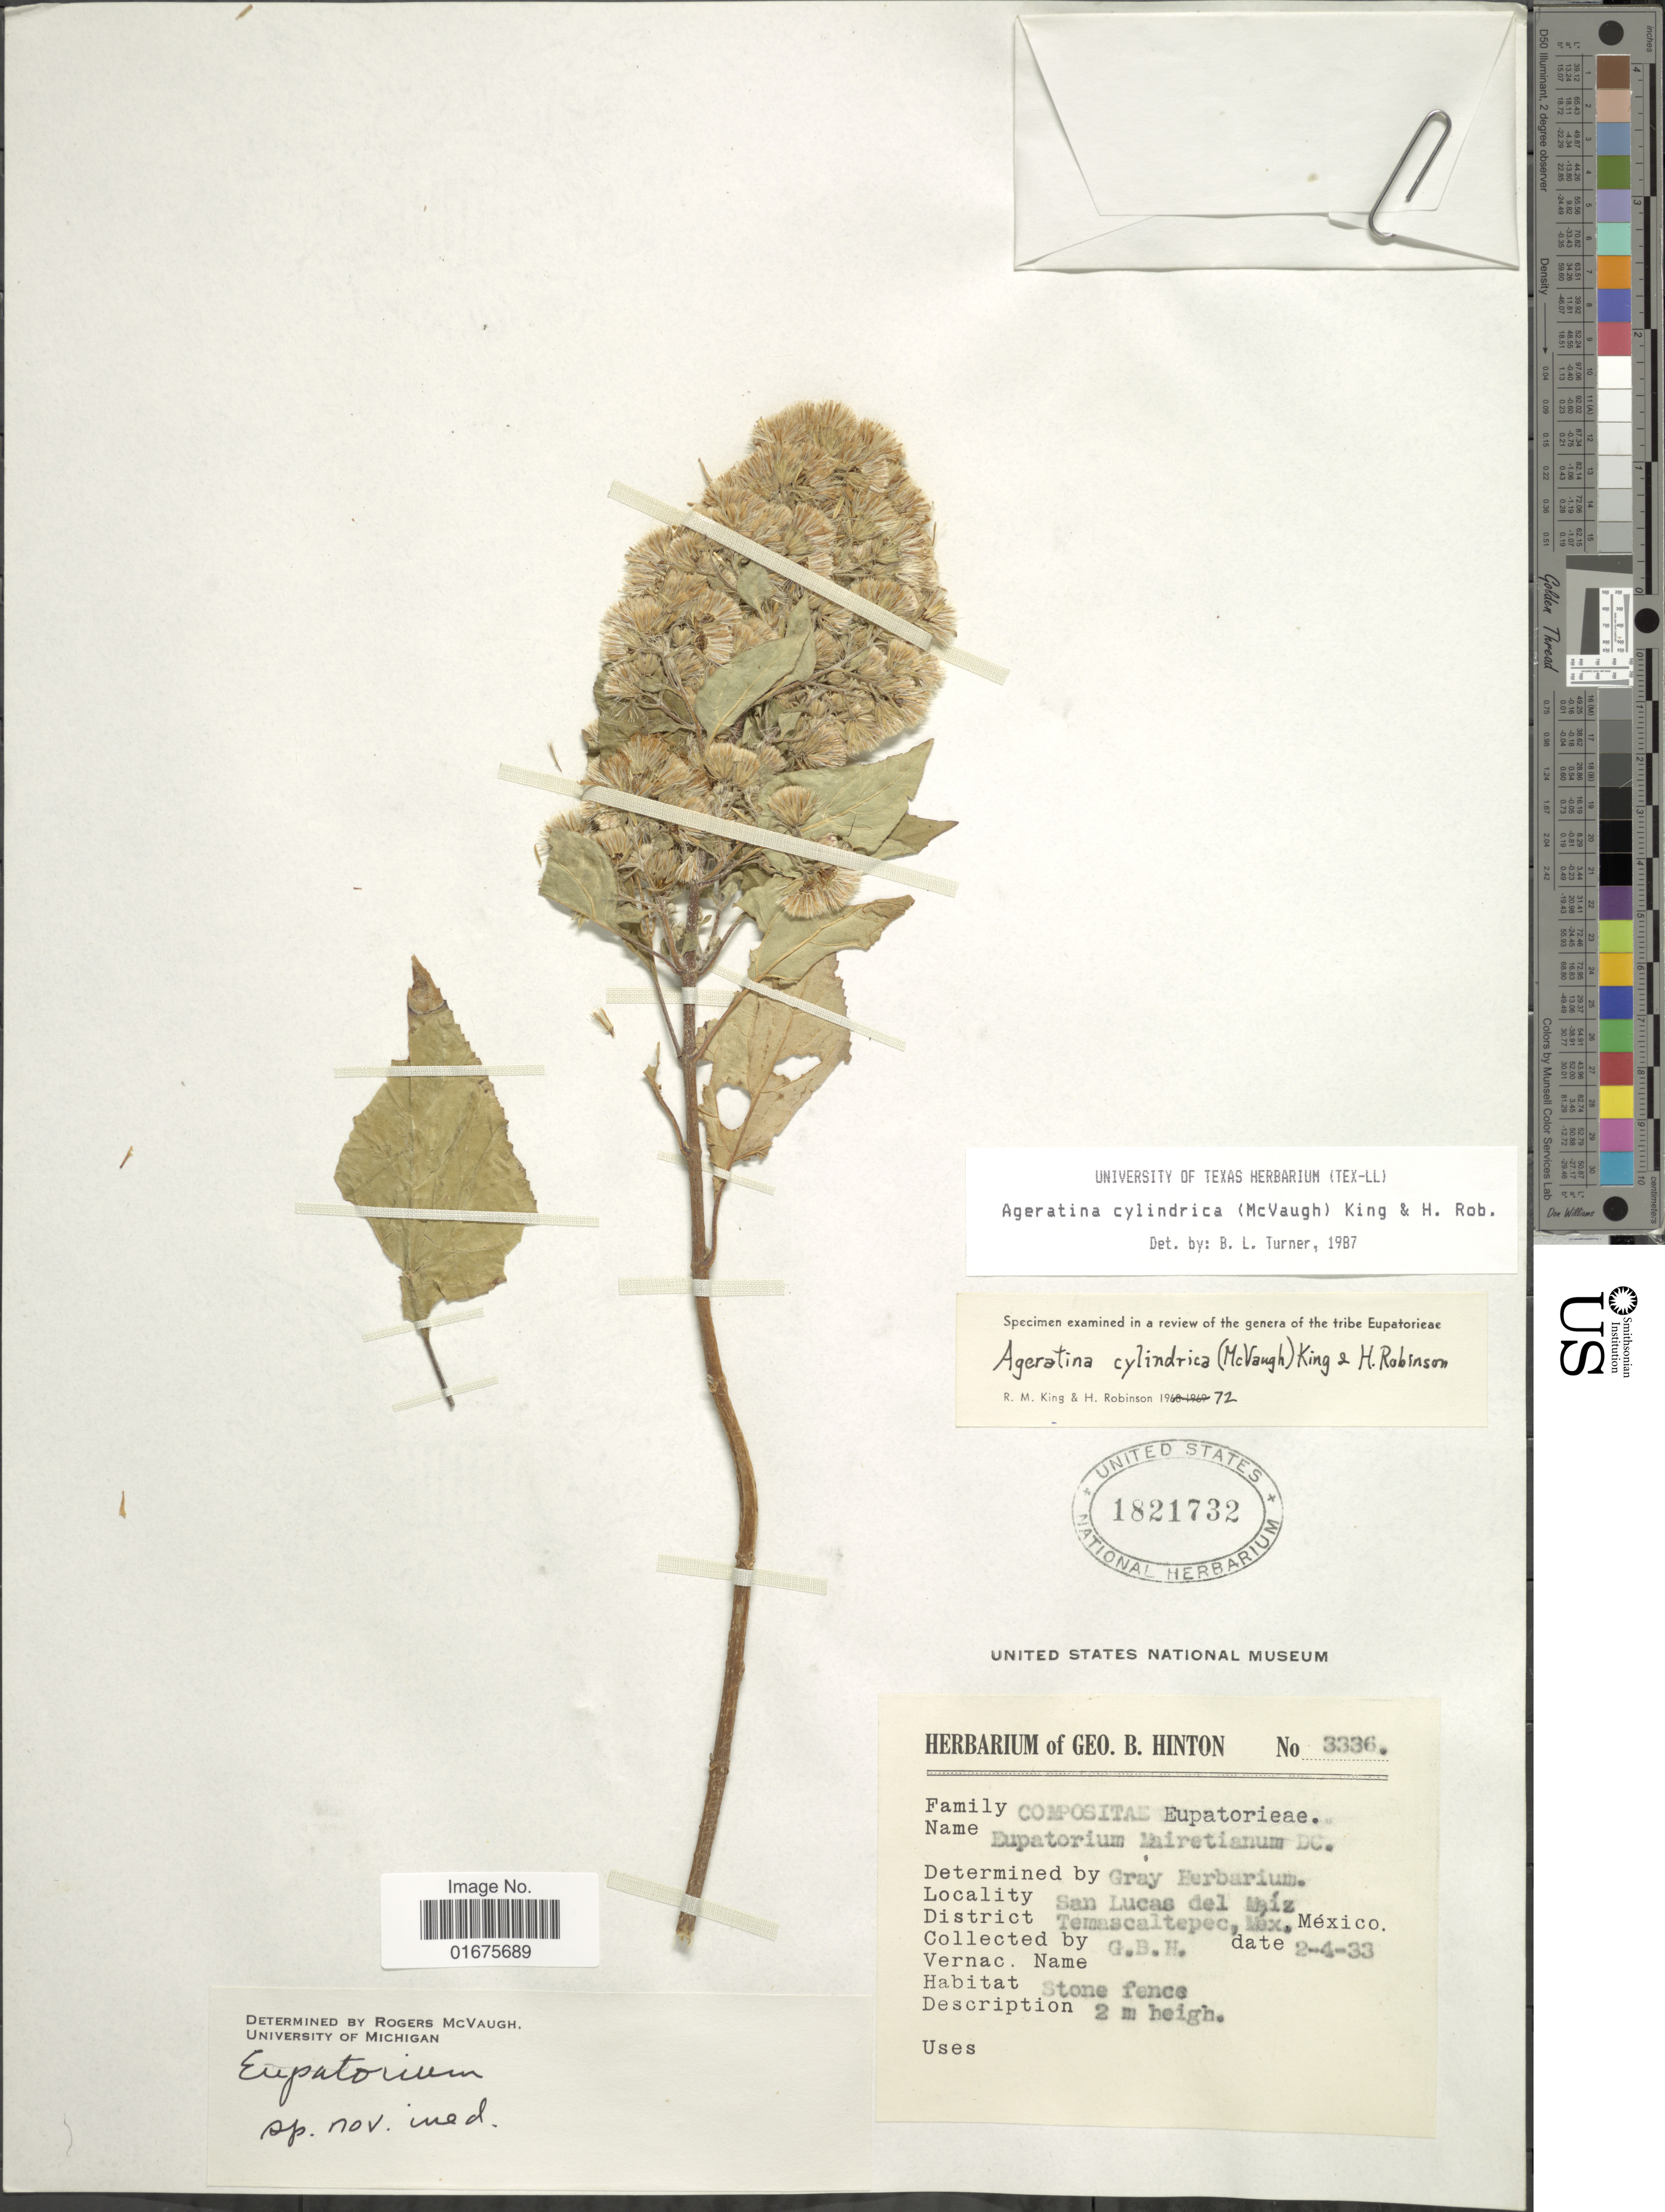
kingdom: Plantae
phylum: Tracheophyta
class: Magnoliopsida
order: Asterales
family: Asteraceae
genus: Ageratina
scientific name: Ageratina cylindrica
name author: (Mc Vaugh) R.M. King & H. Rob.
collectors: G. B. Hinton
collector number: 3336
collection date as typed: Transcribed d/m/y: 4/2/33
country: Mexico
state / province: México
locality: District Temascaltepec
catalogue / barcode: US 1821732